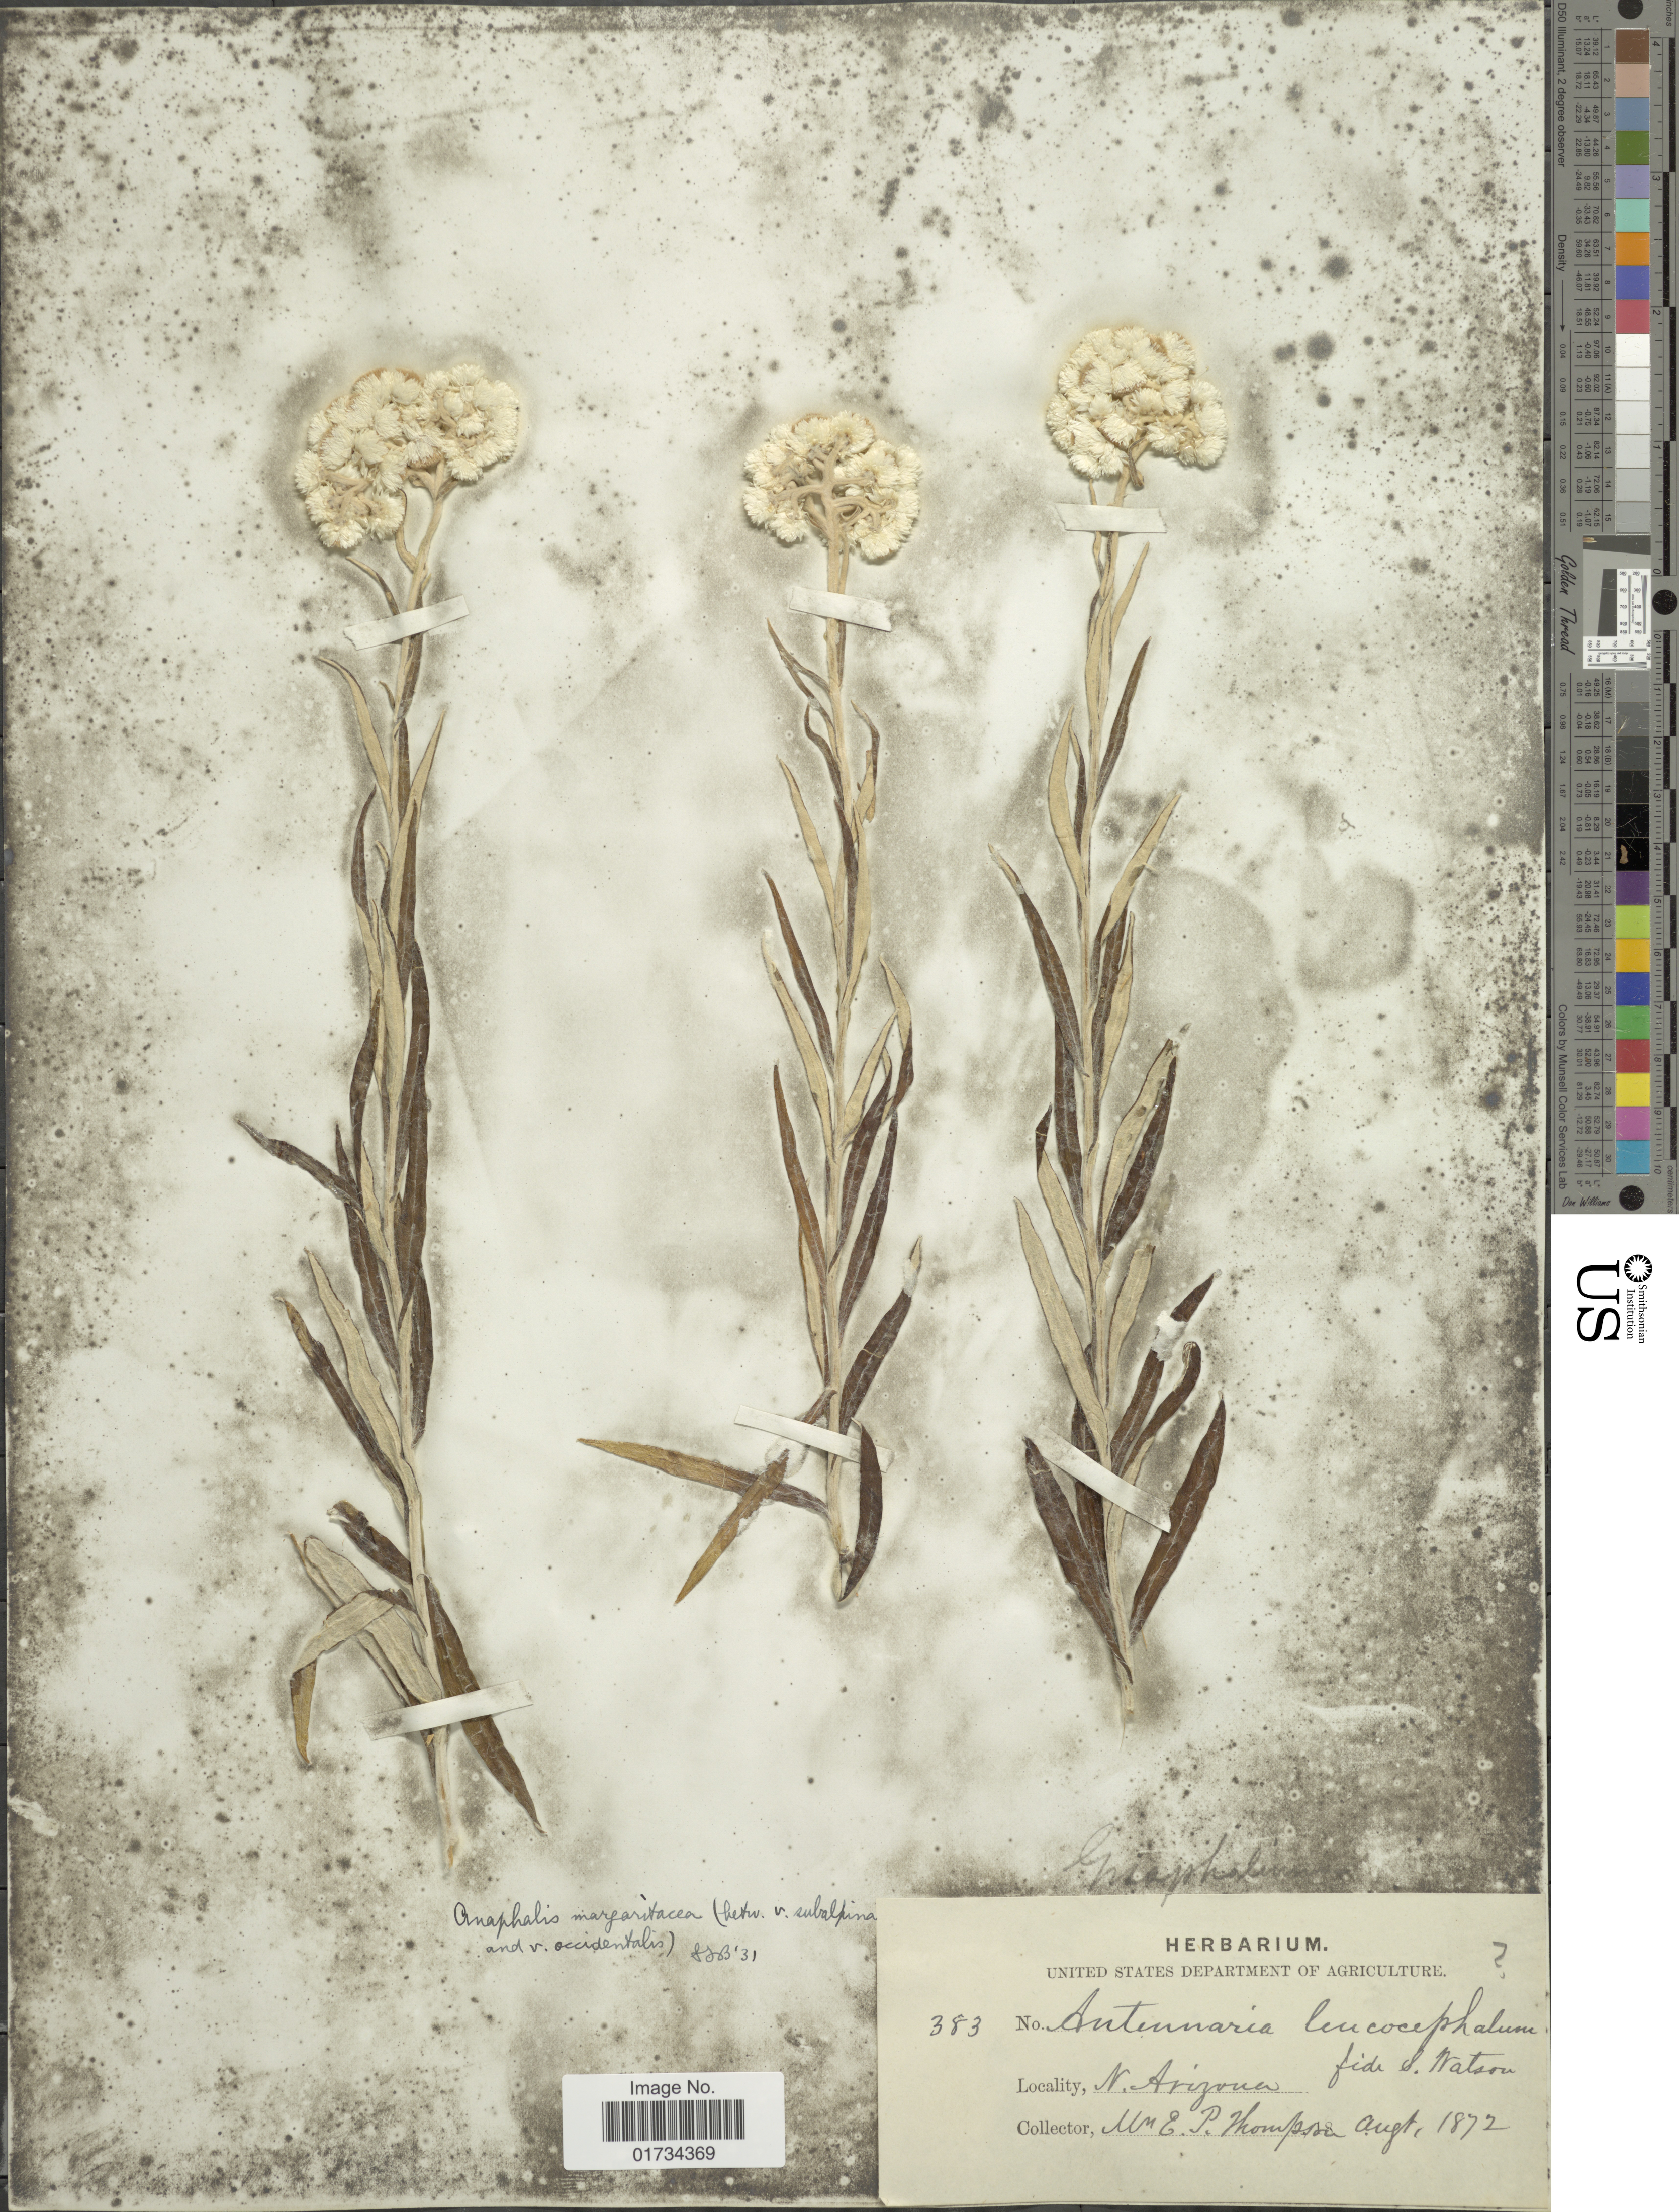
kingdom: Plantae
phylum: Tracheophyta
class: Magnoliopsida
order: Asterales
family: Asteraceae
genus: Anaphalis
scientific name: Anaphalis subalpina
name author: (A. Gray) Rydb.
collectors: E. P. Thompson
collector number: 383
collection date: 1872-08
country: United States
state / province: Arizona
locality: N. Arizona